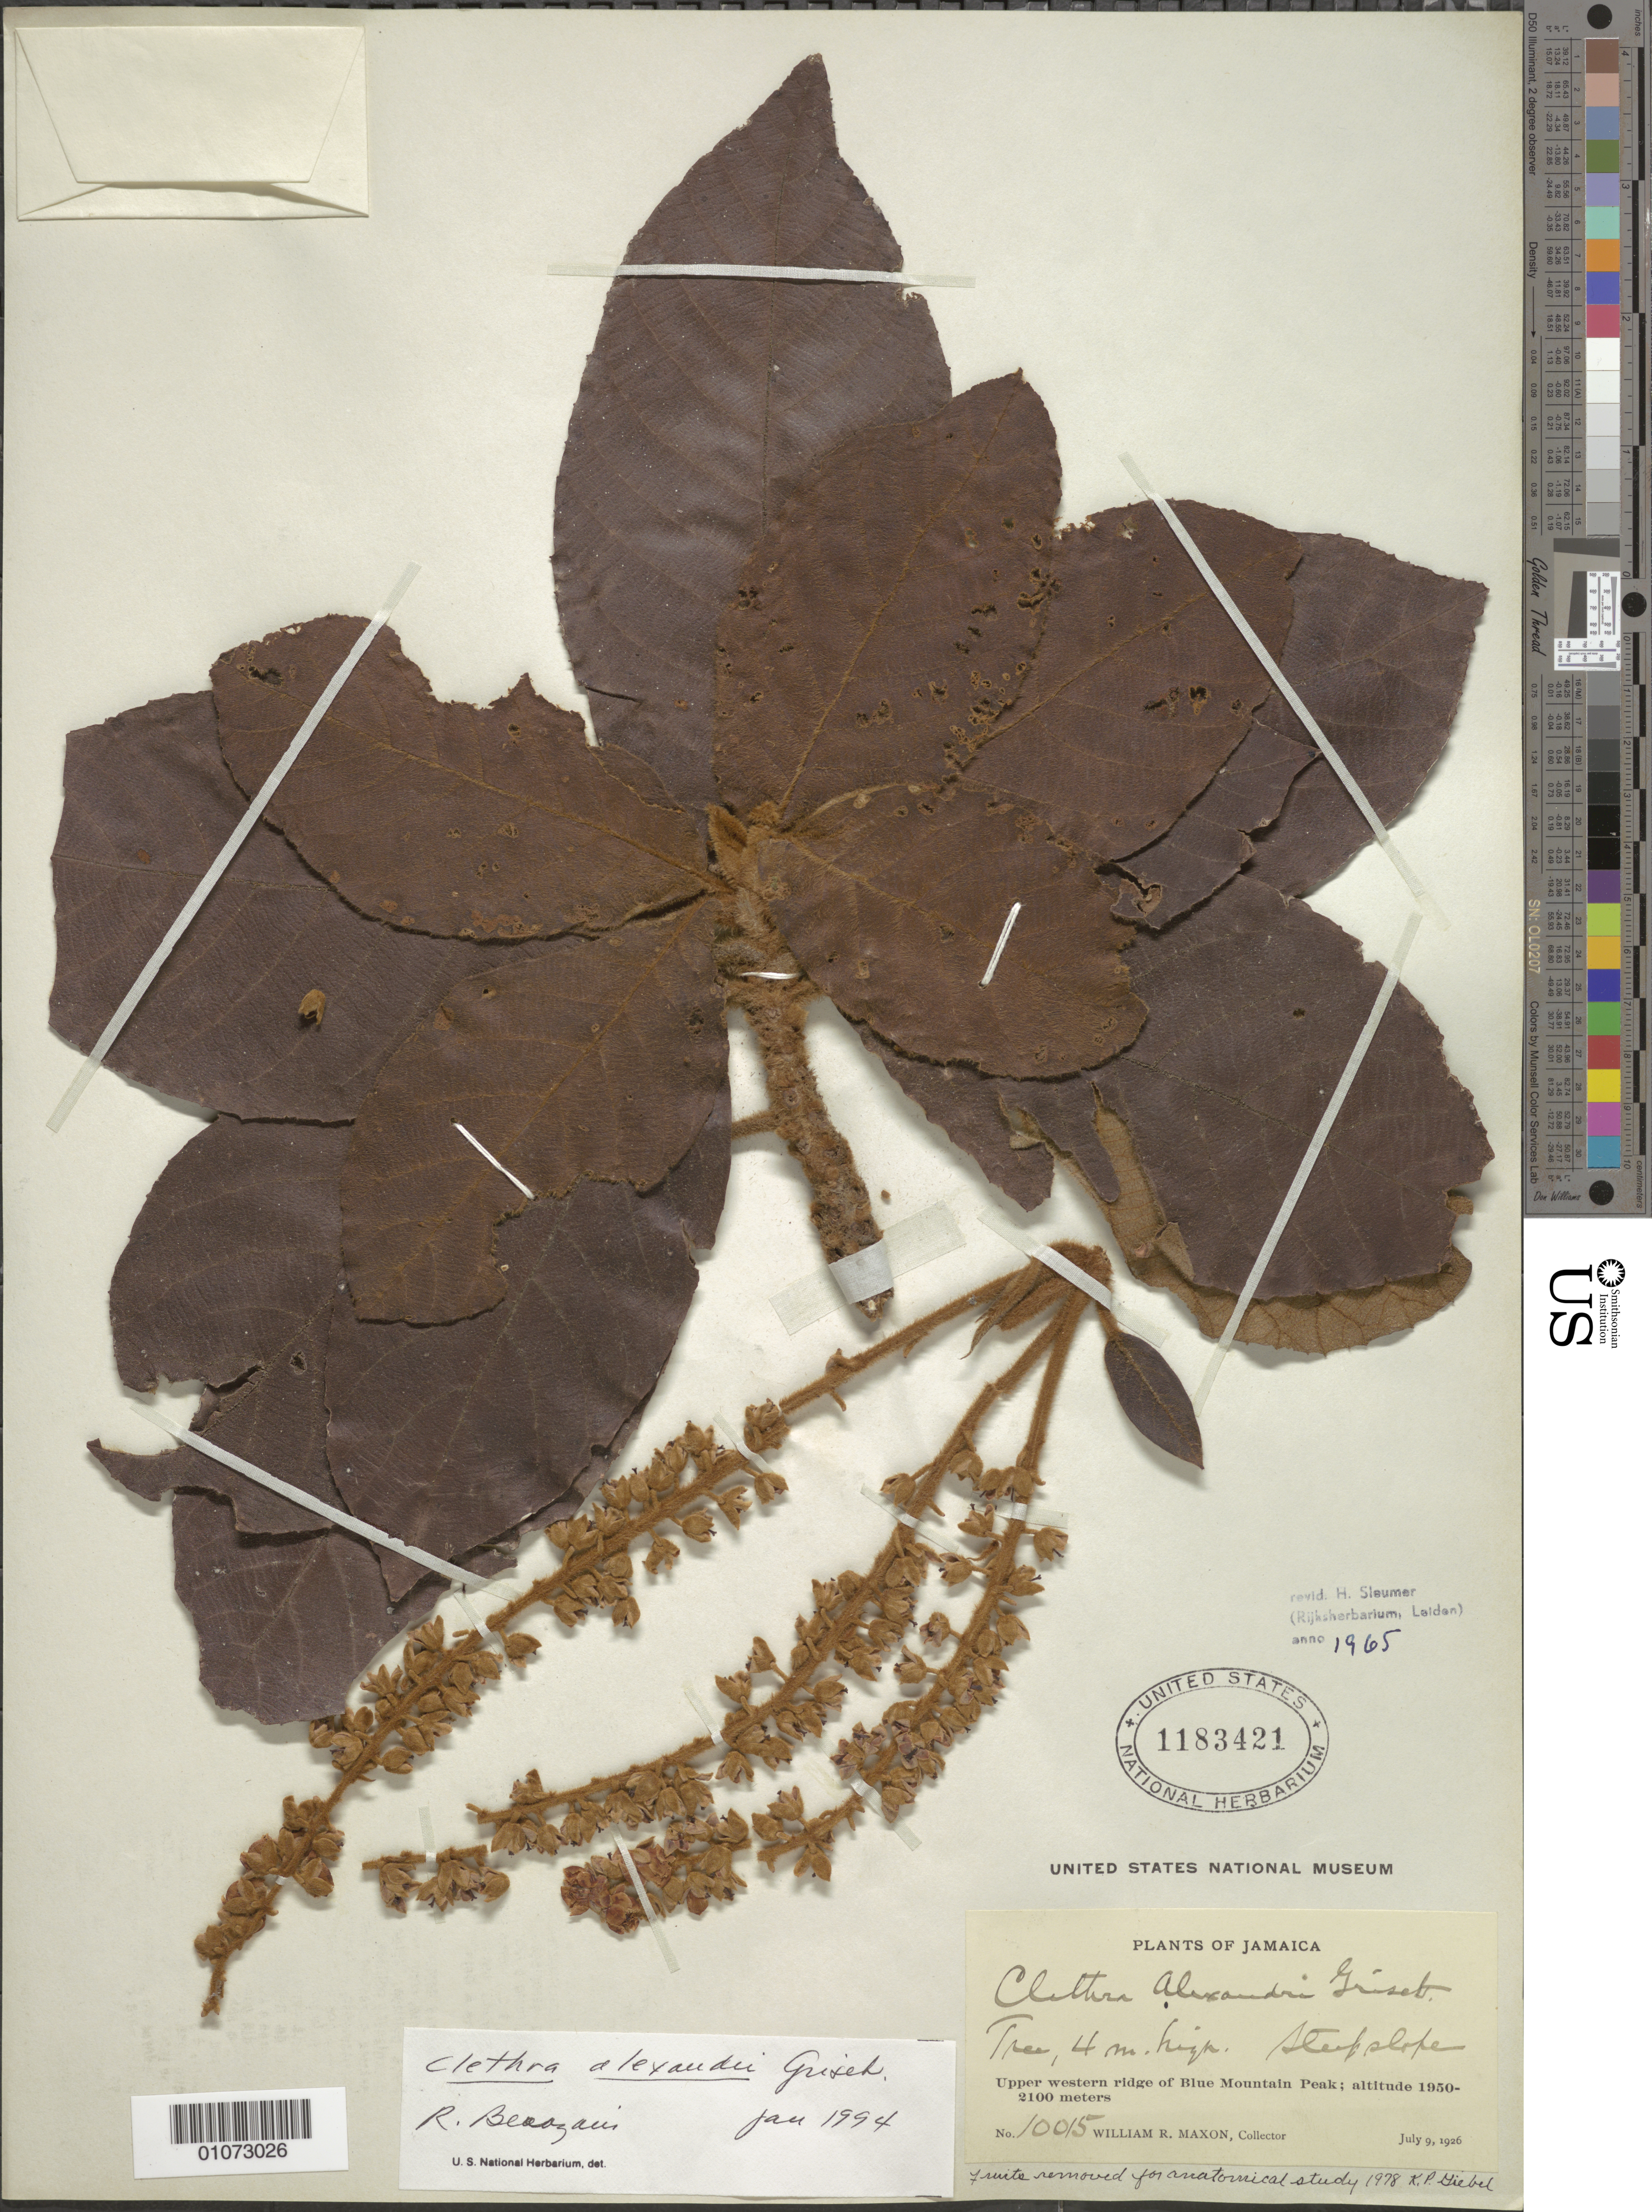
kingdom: Plantae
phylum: Tracheophyta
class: Magnoliopsida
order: Ericales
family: Clethraceae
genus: Clethra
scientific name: Clethra alexandri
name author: Griseb.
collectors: W. R. Maxon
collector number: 10015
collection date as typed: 09 Jul 1926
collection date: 1926-07-09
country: Jamaica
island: Jamaica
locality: Upper western ridge of Blue Mountain Peak, steep slope.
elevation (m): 1950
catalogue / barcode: US 1183421